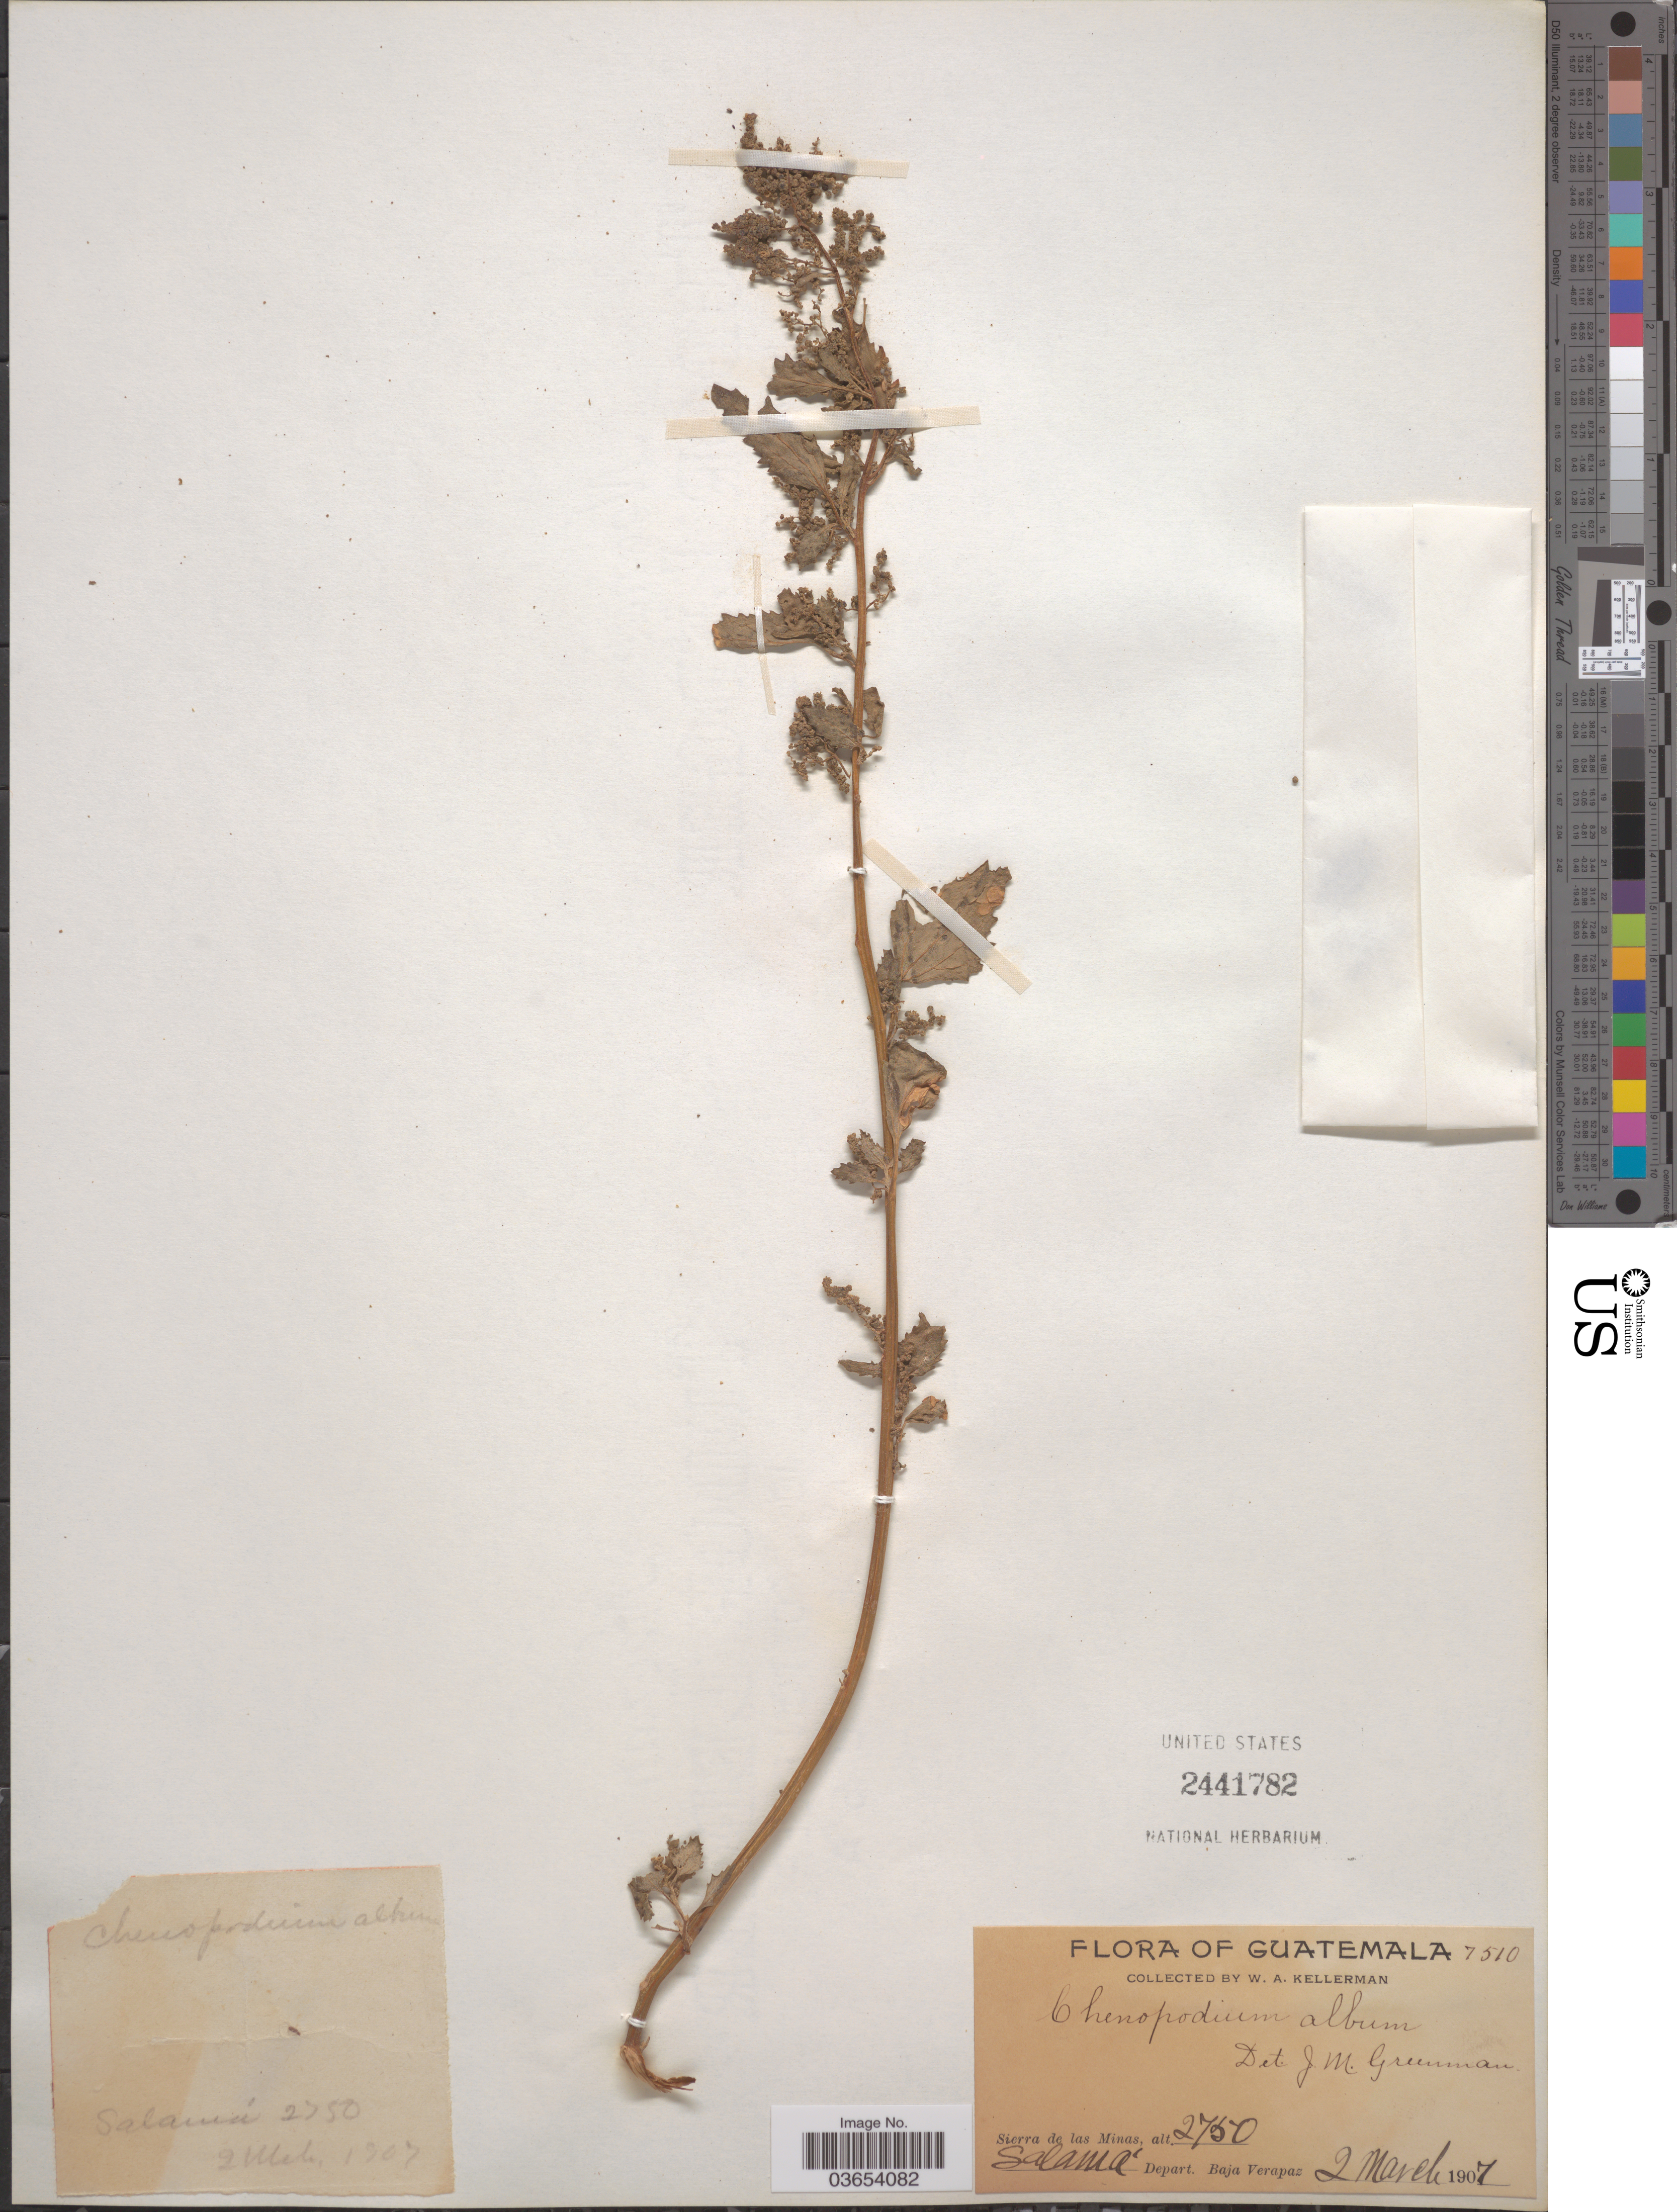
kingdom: Plantae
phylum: Tracheophyta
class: Magnoliopsida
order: Caryophyllales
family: Amaranthaceae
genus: Chenopodium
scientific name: Chenopodium album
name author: L.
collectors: W. Kellerman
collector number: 7510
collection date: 1907-03-02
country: Guatemala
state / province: Baja Verapaz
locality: Sierra de las Minas. Salamá, Depart. Baja Verapaz.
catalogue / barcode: US 2441782